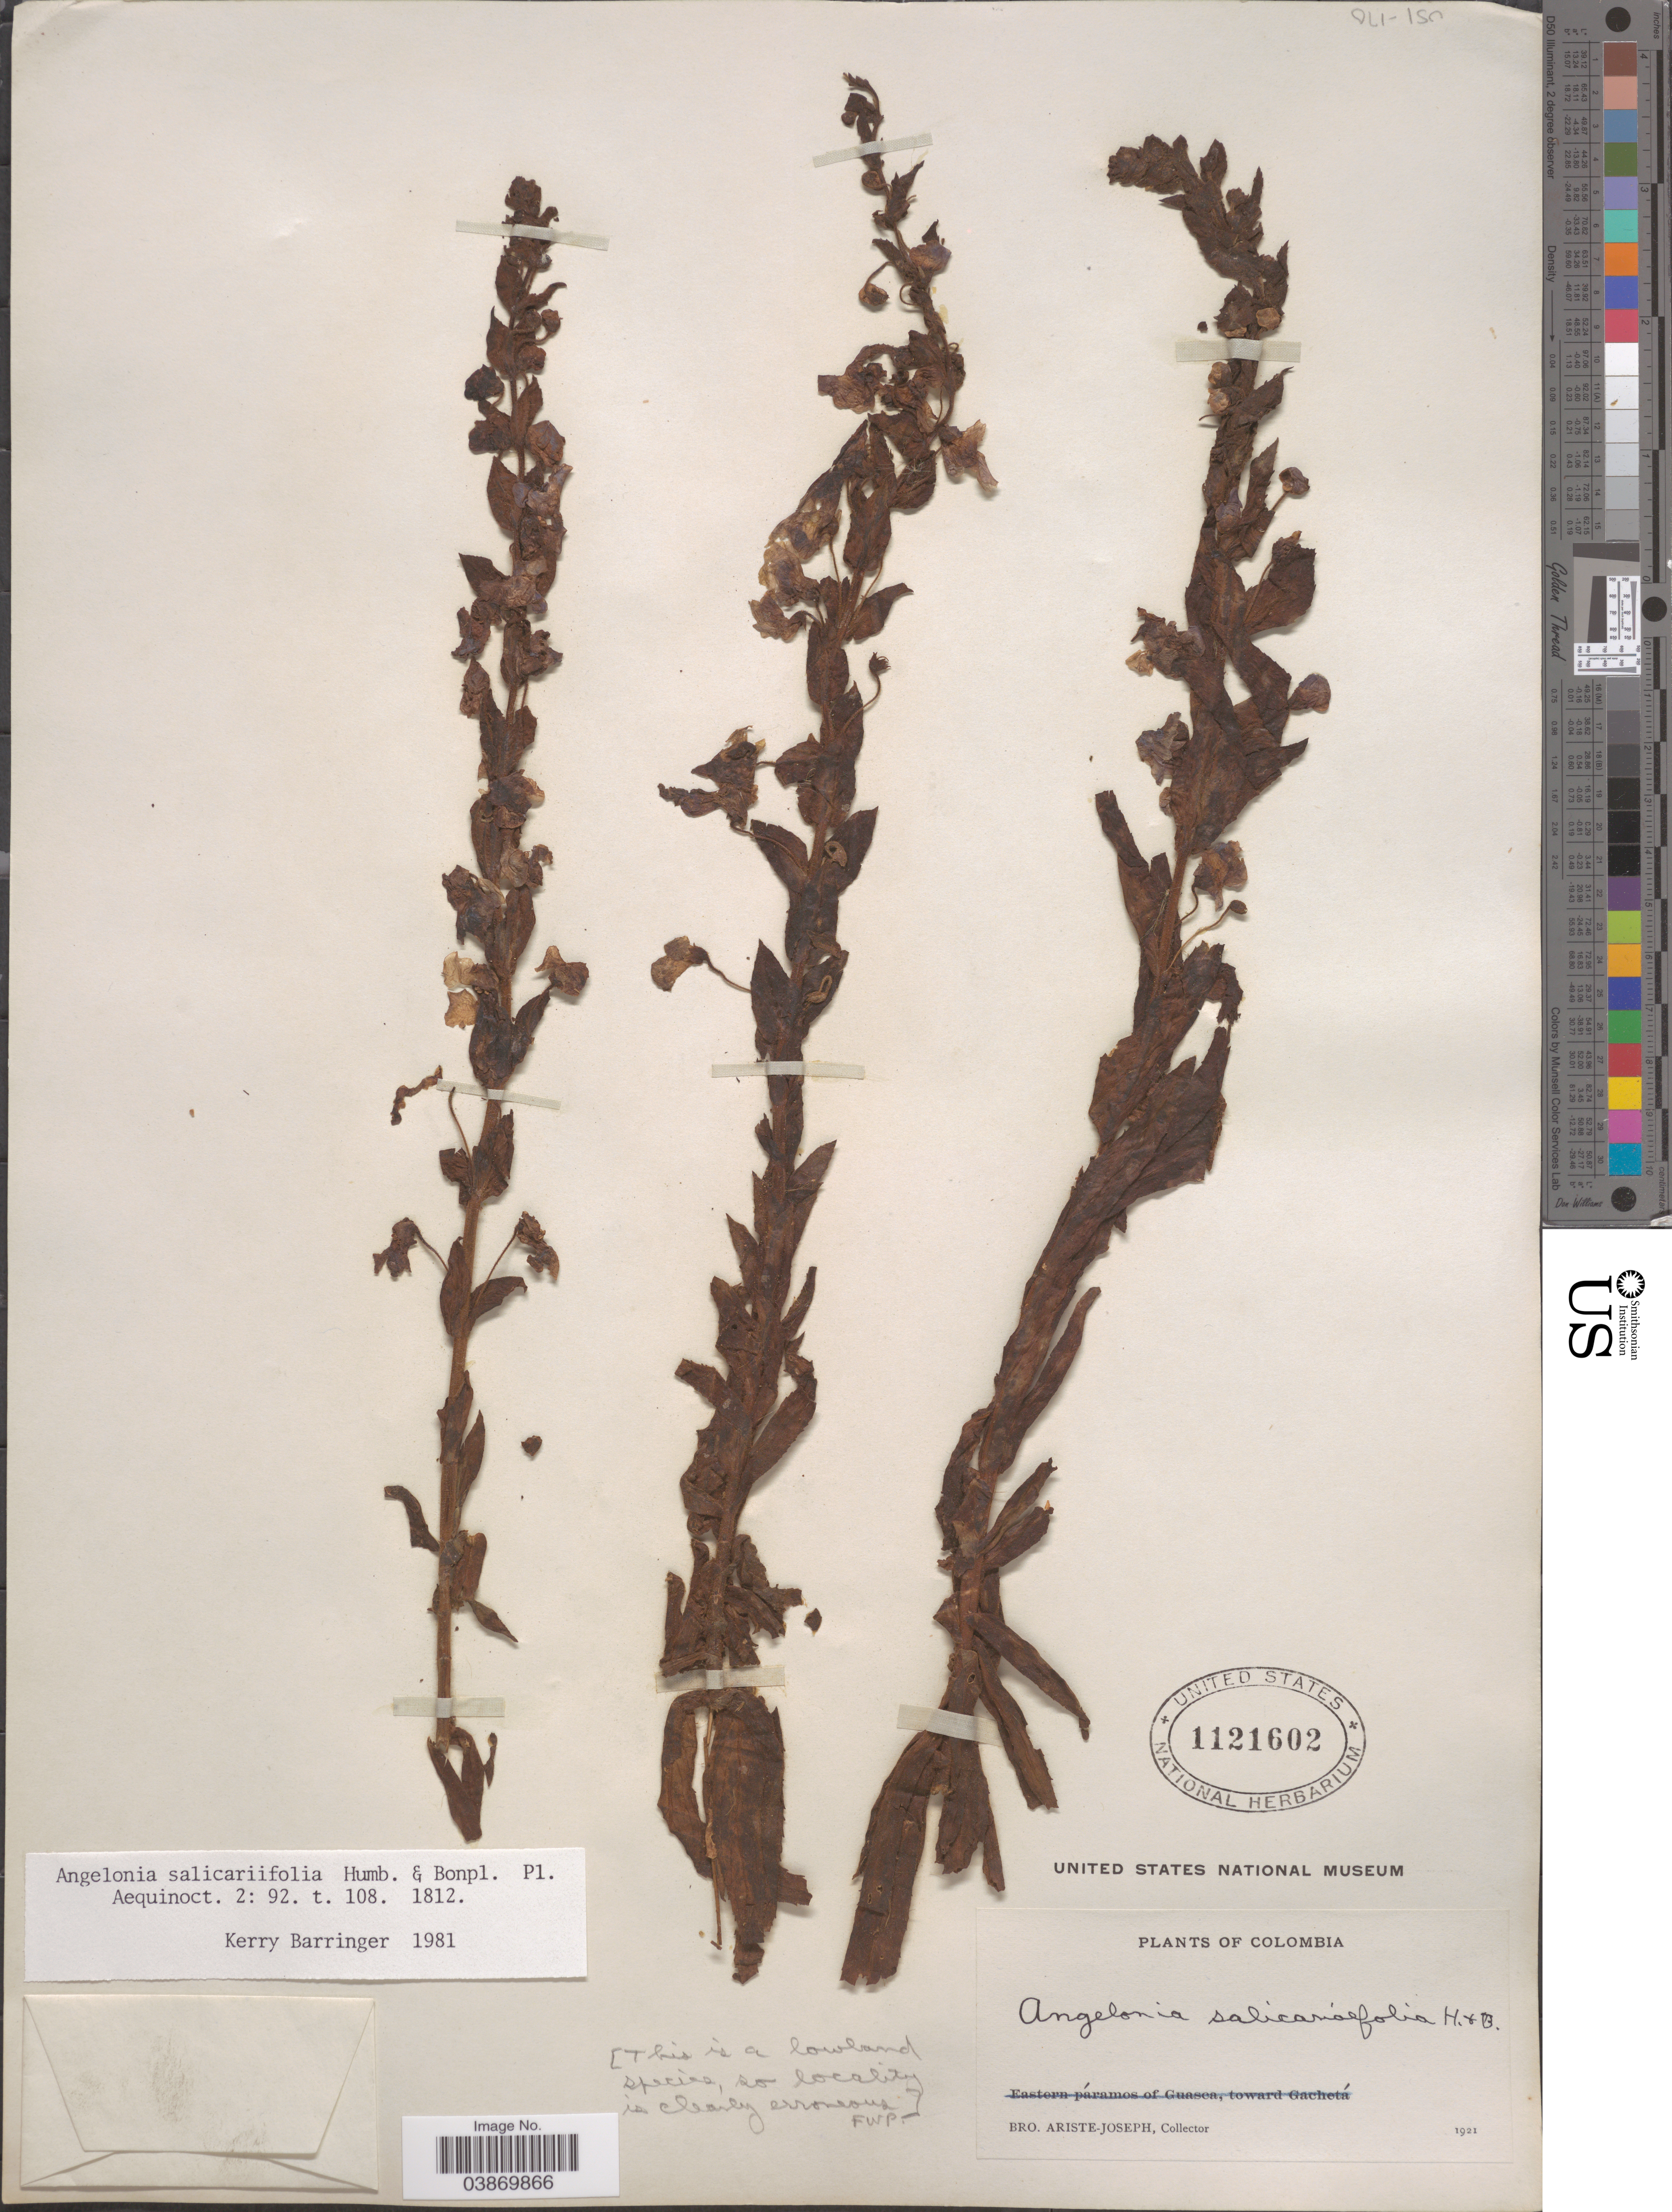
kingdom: Plantae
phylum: Tracheophyta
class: Magnoliopsida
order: Lamiales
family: Plantaginaceae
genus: Angelonia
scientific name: Angelonia salicariifolia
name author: Bonpl.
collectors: Bro. Ariste-Joseph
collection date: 1921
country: Colombia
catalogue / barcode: US 1121602